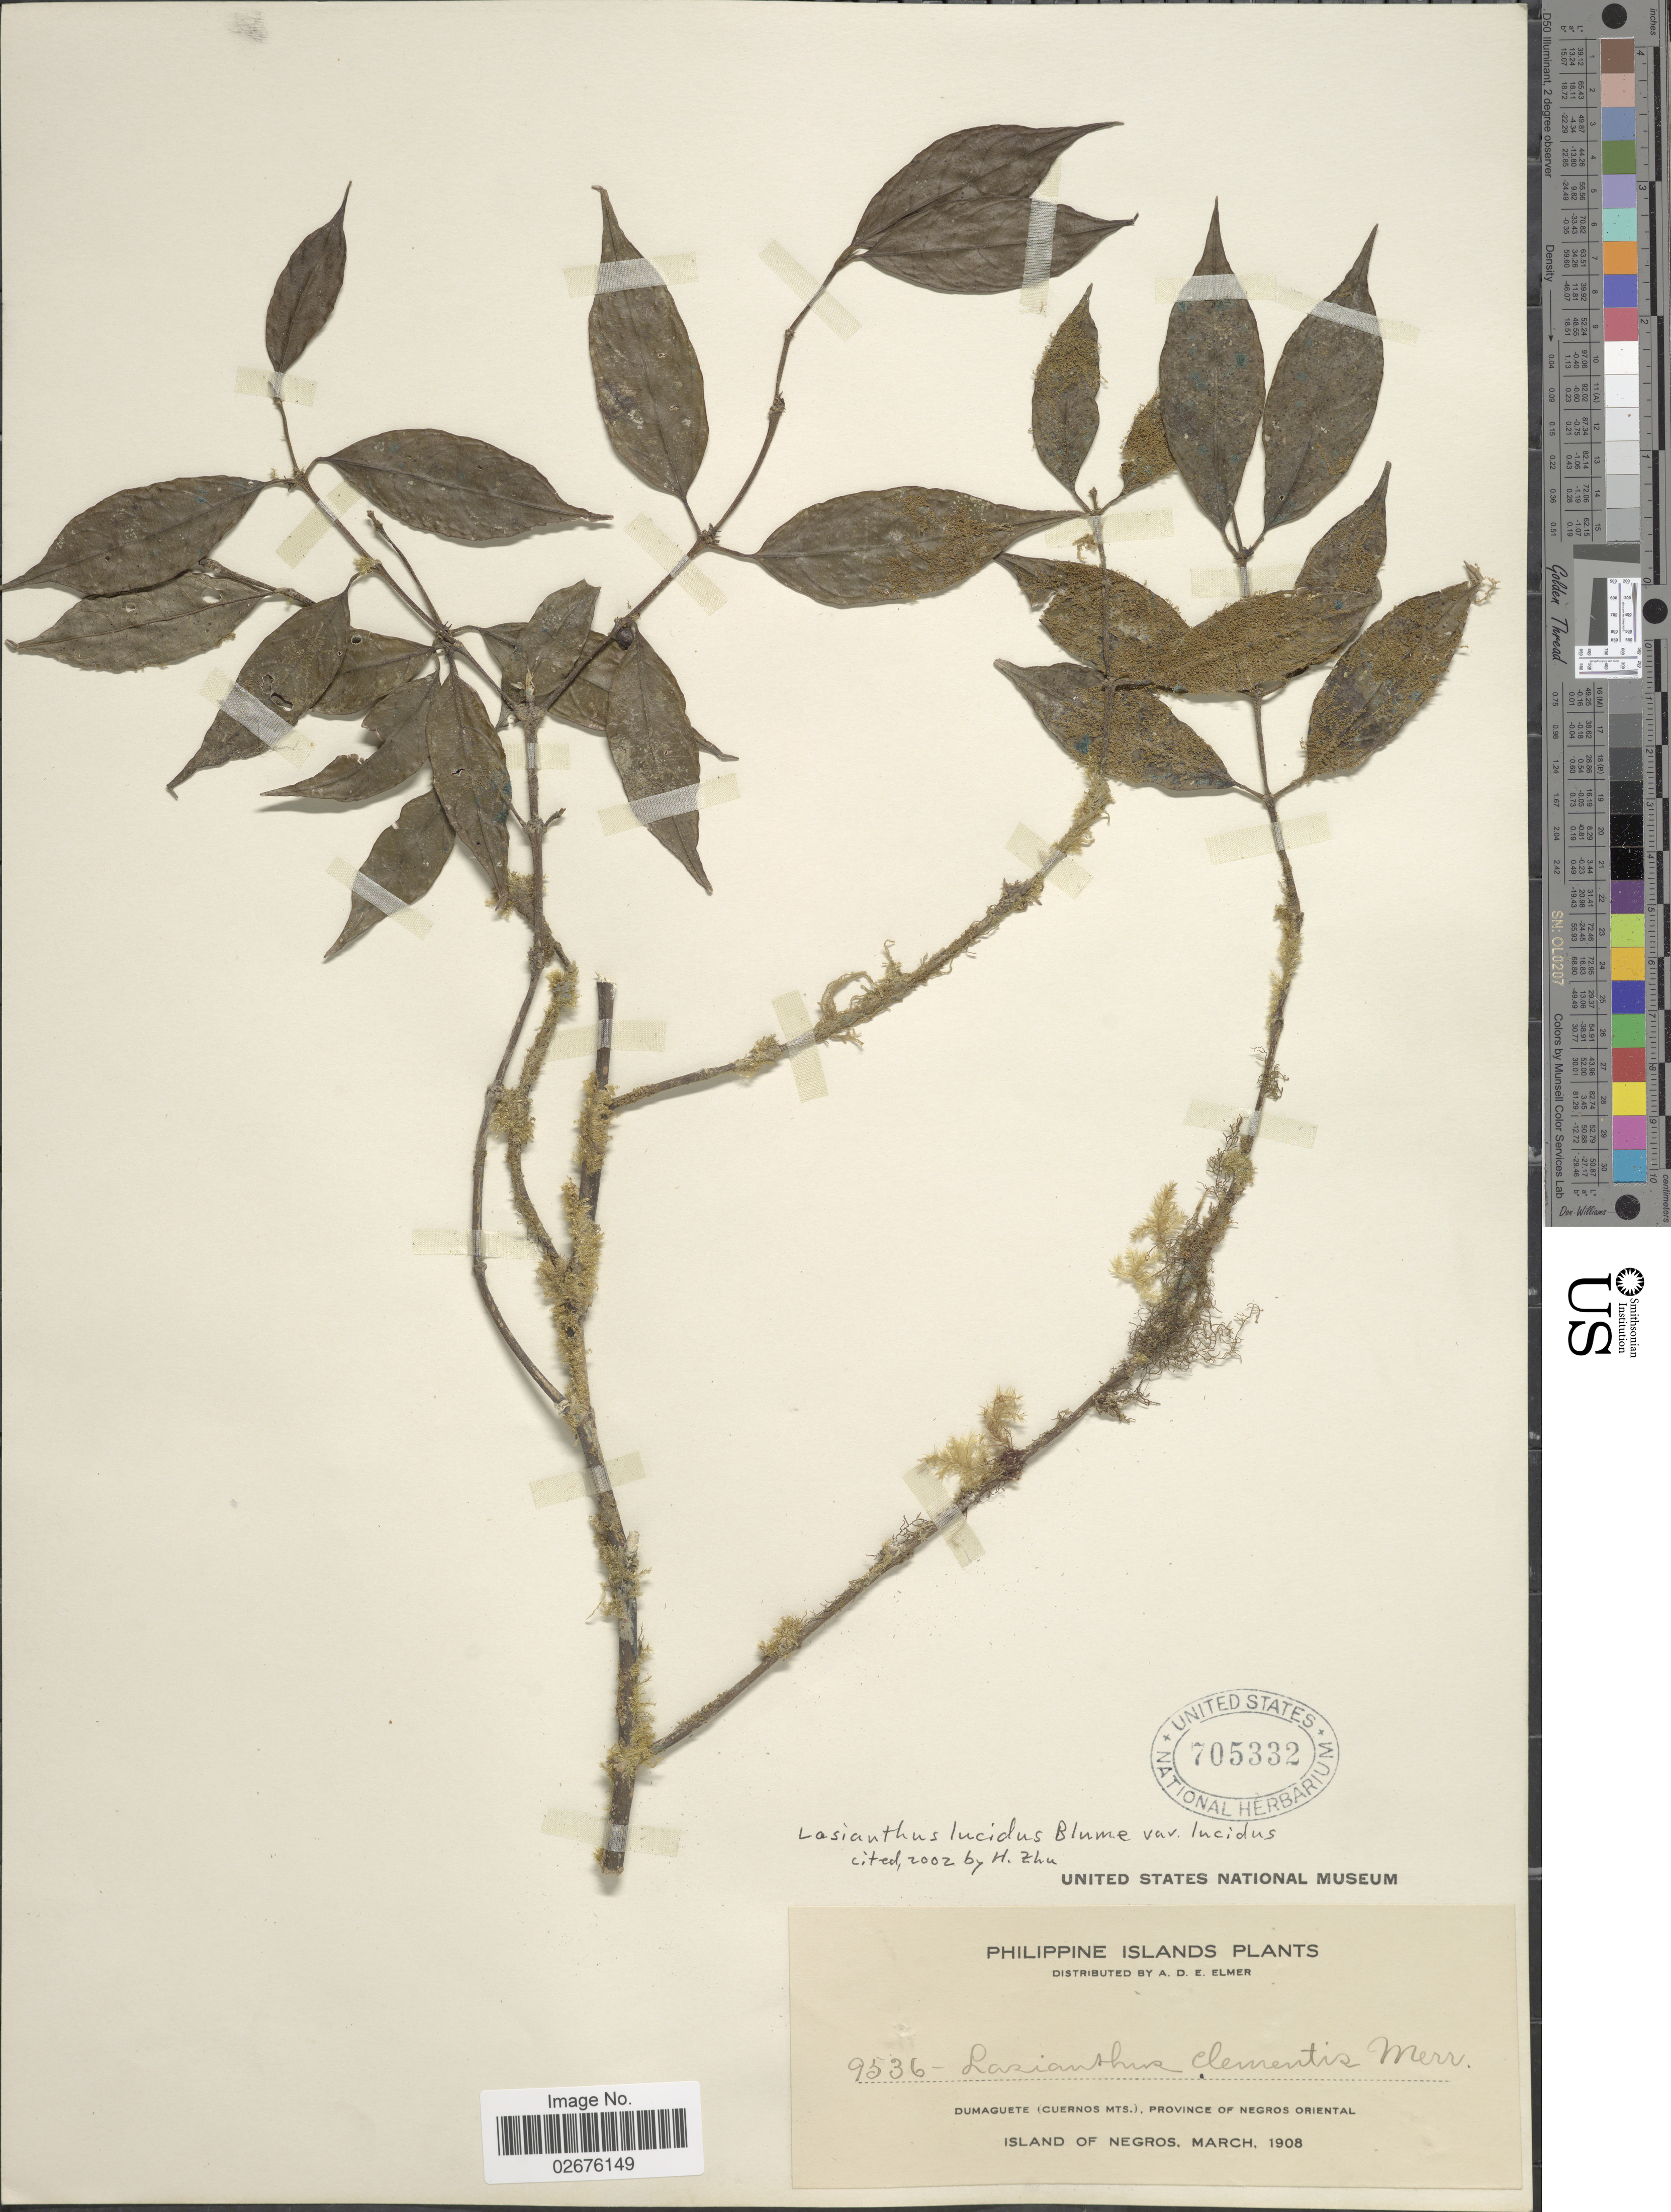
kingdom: Plantae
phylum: Tracheophyta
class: Magnoliopsida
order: Gentianales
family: Rubiaceae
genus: Lasianthus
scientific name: Lasianthus lucidus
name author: Blume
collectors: A. D. E. Elmer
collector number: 9536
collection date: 1908-03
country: Philippines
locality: Dumaguete (Cuernos Mts.), Province of Negros Oriental. Island of Negros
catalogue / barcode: US 705332